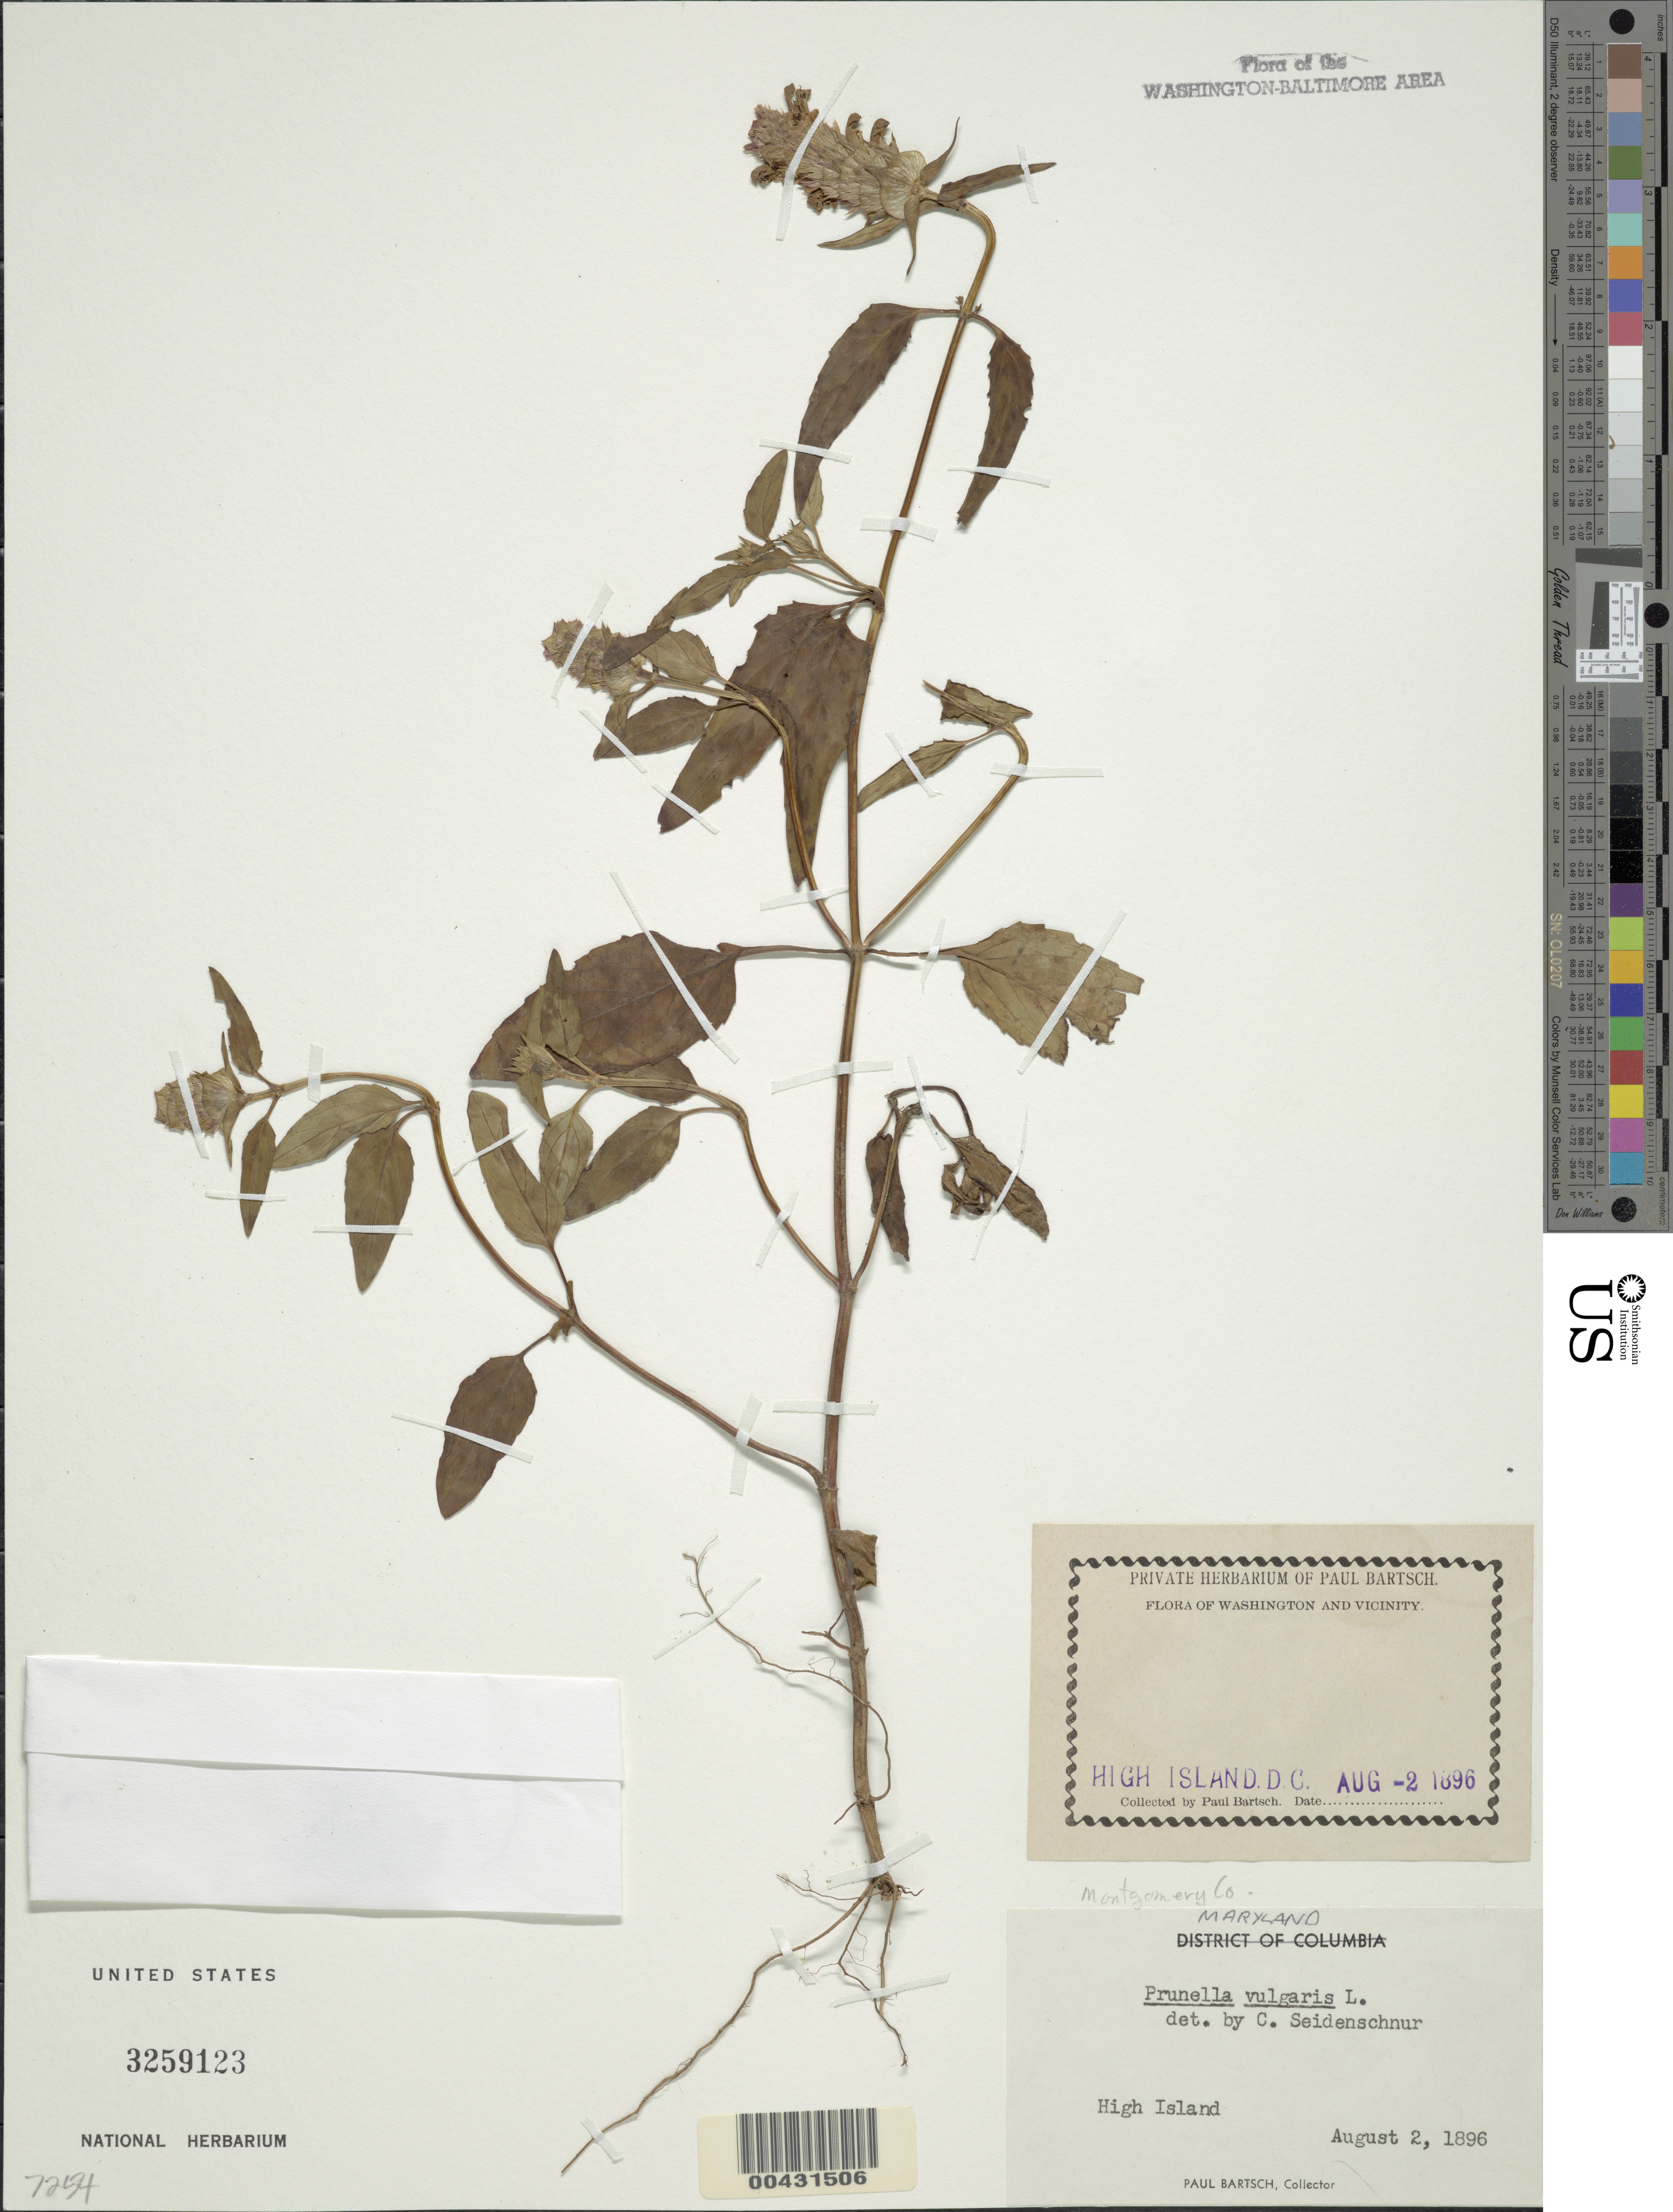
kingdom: Plantae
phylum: Tracheophyta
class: Magnoliopsida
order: Lamiales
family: Lamiaceae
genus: Prunella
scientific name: Prunella vulgaris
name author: L.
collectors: P. Bartsch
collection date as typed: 02 Aug 1896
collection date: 1896-08-02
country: United States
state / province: Maryland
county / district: Montgomery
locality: High Island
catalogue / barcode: US 3259123